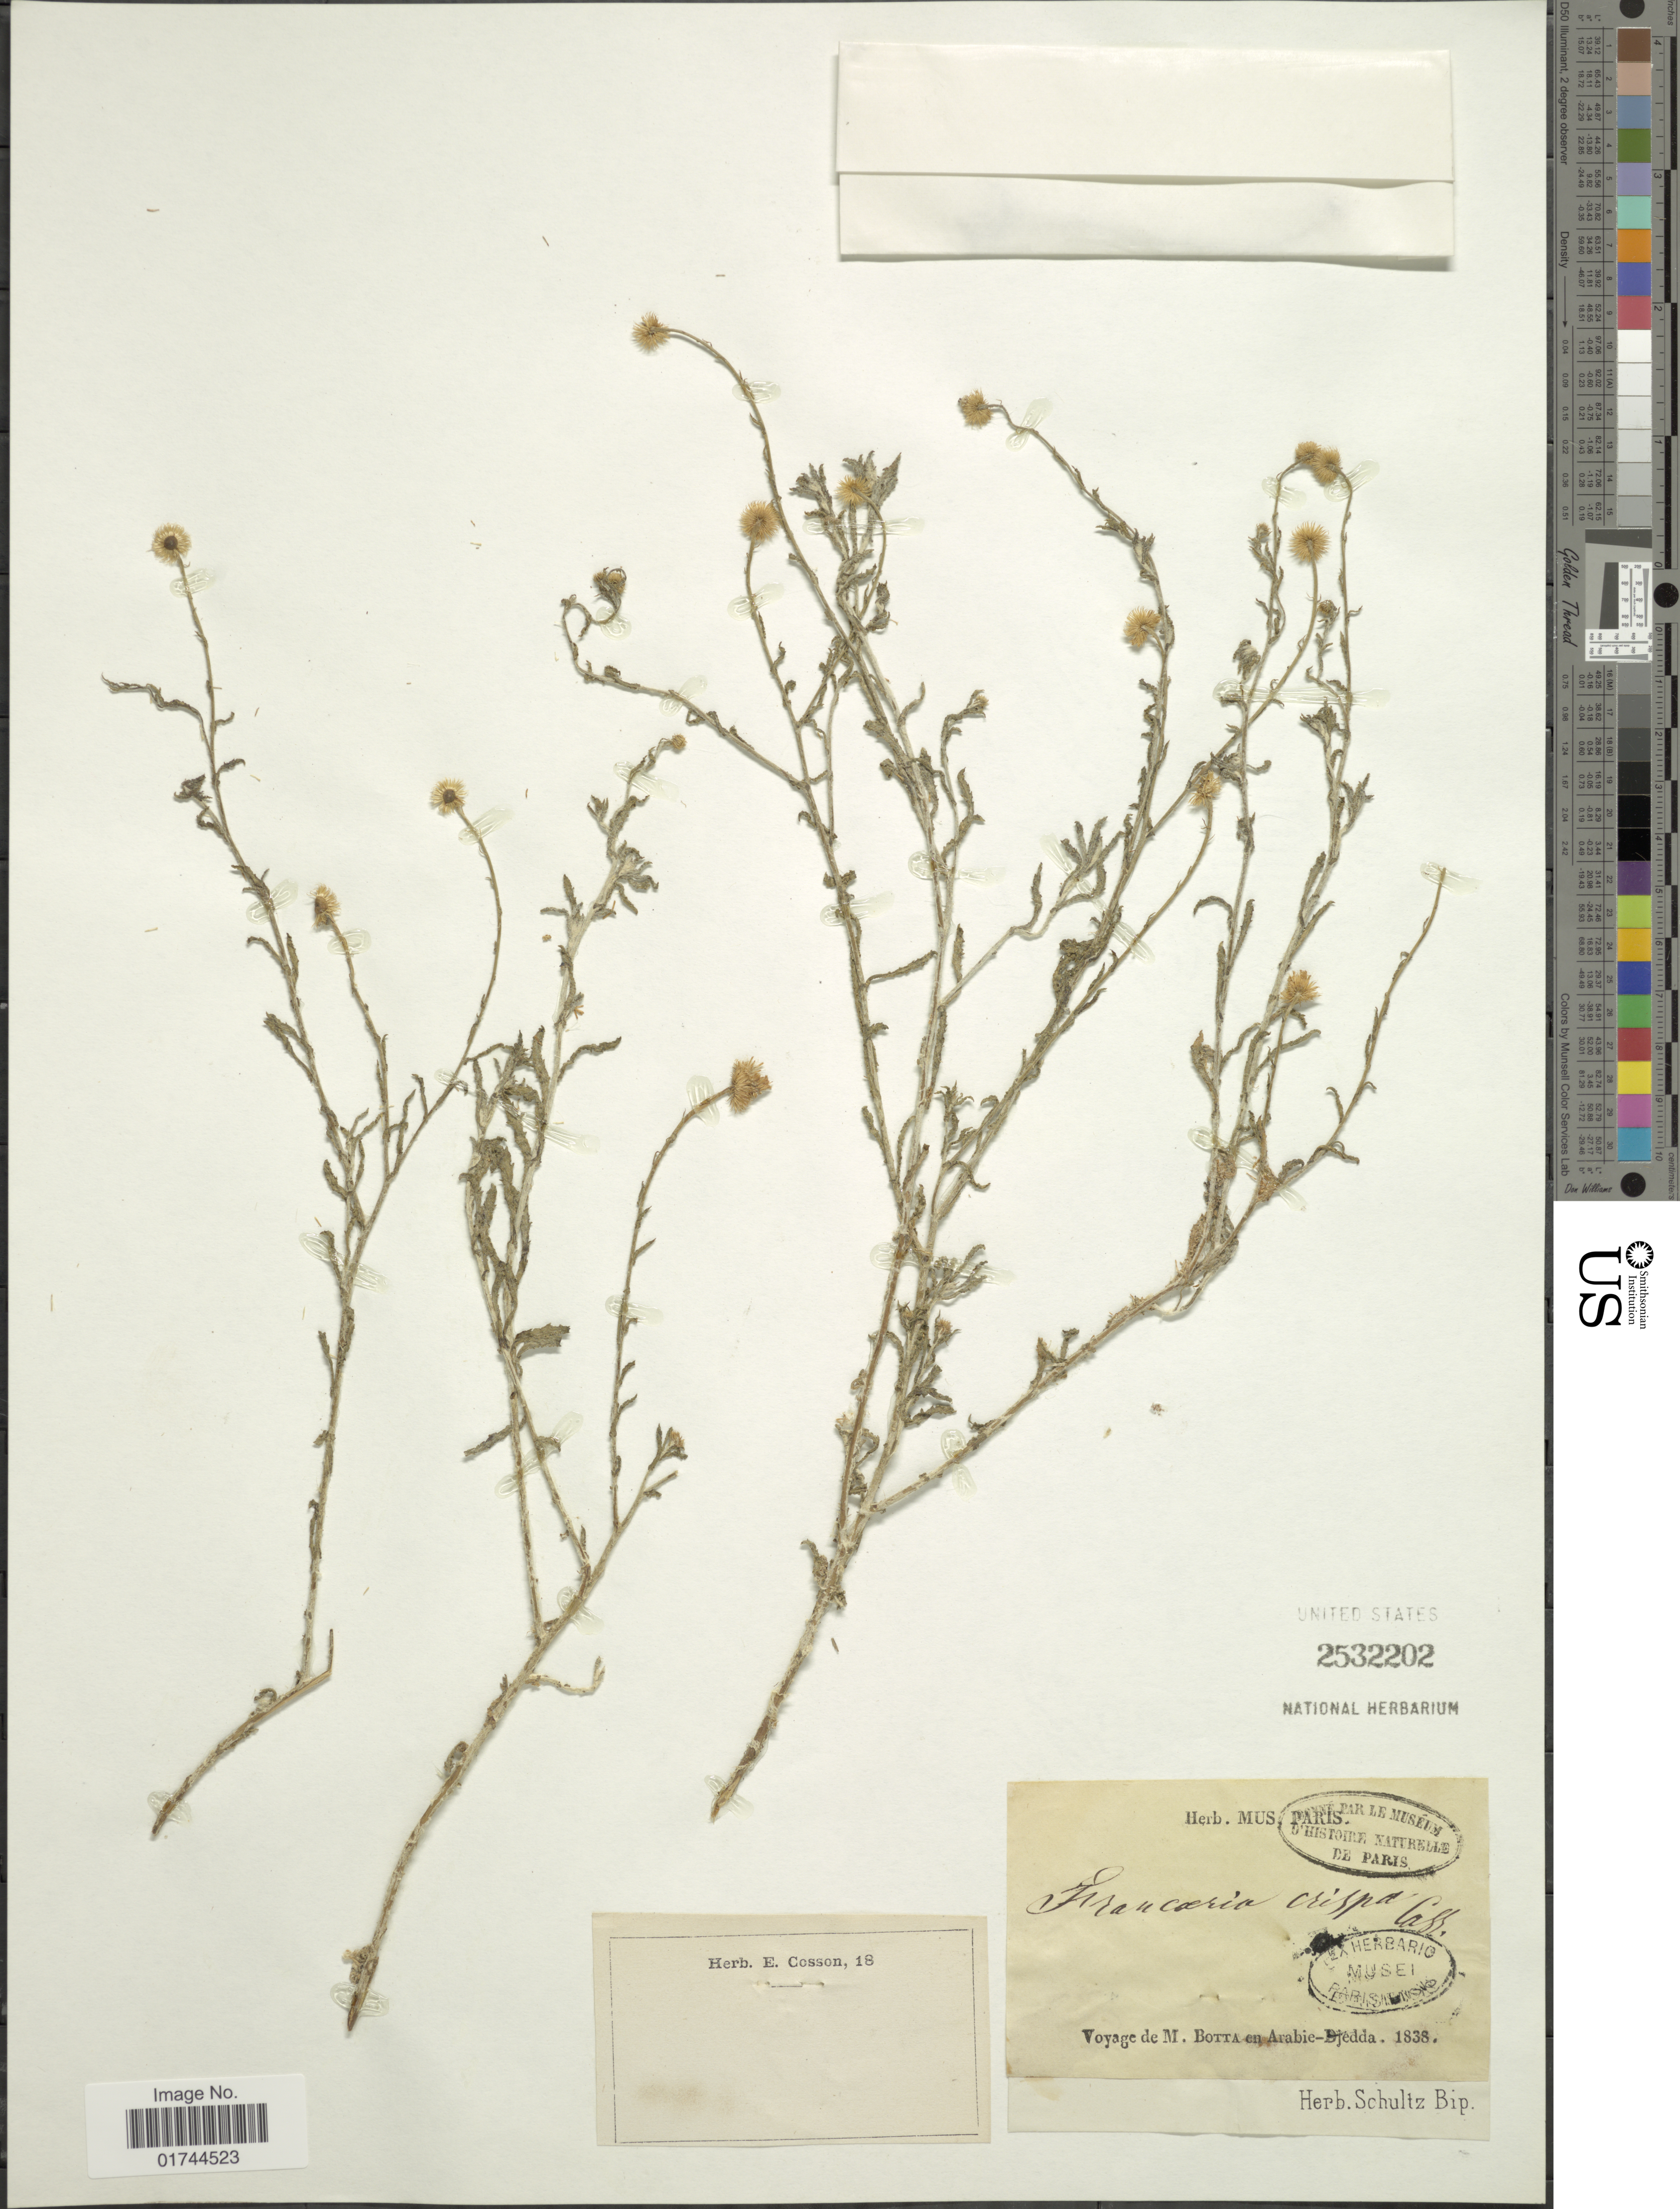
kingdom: Plantae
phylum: Tracheophyta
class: Magnoliopsida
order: Asterales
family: Asteraceae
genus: Pulicaria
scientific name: Pulicaria crispa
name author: Sch. Bip.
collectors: M. Botta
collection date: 1838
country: Saudi Arabia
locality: Arabie- Djedda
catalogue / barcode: US 2532202